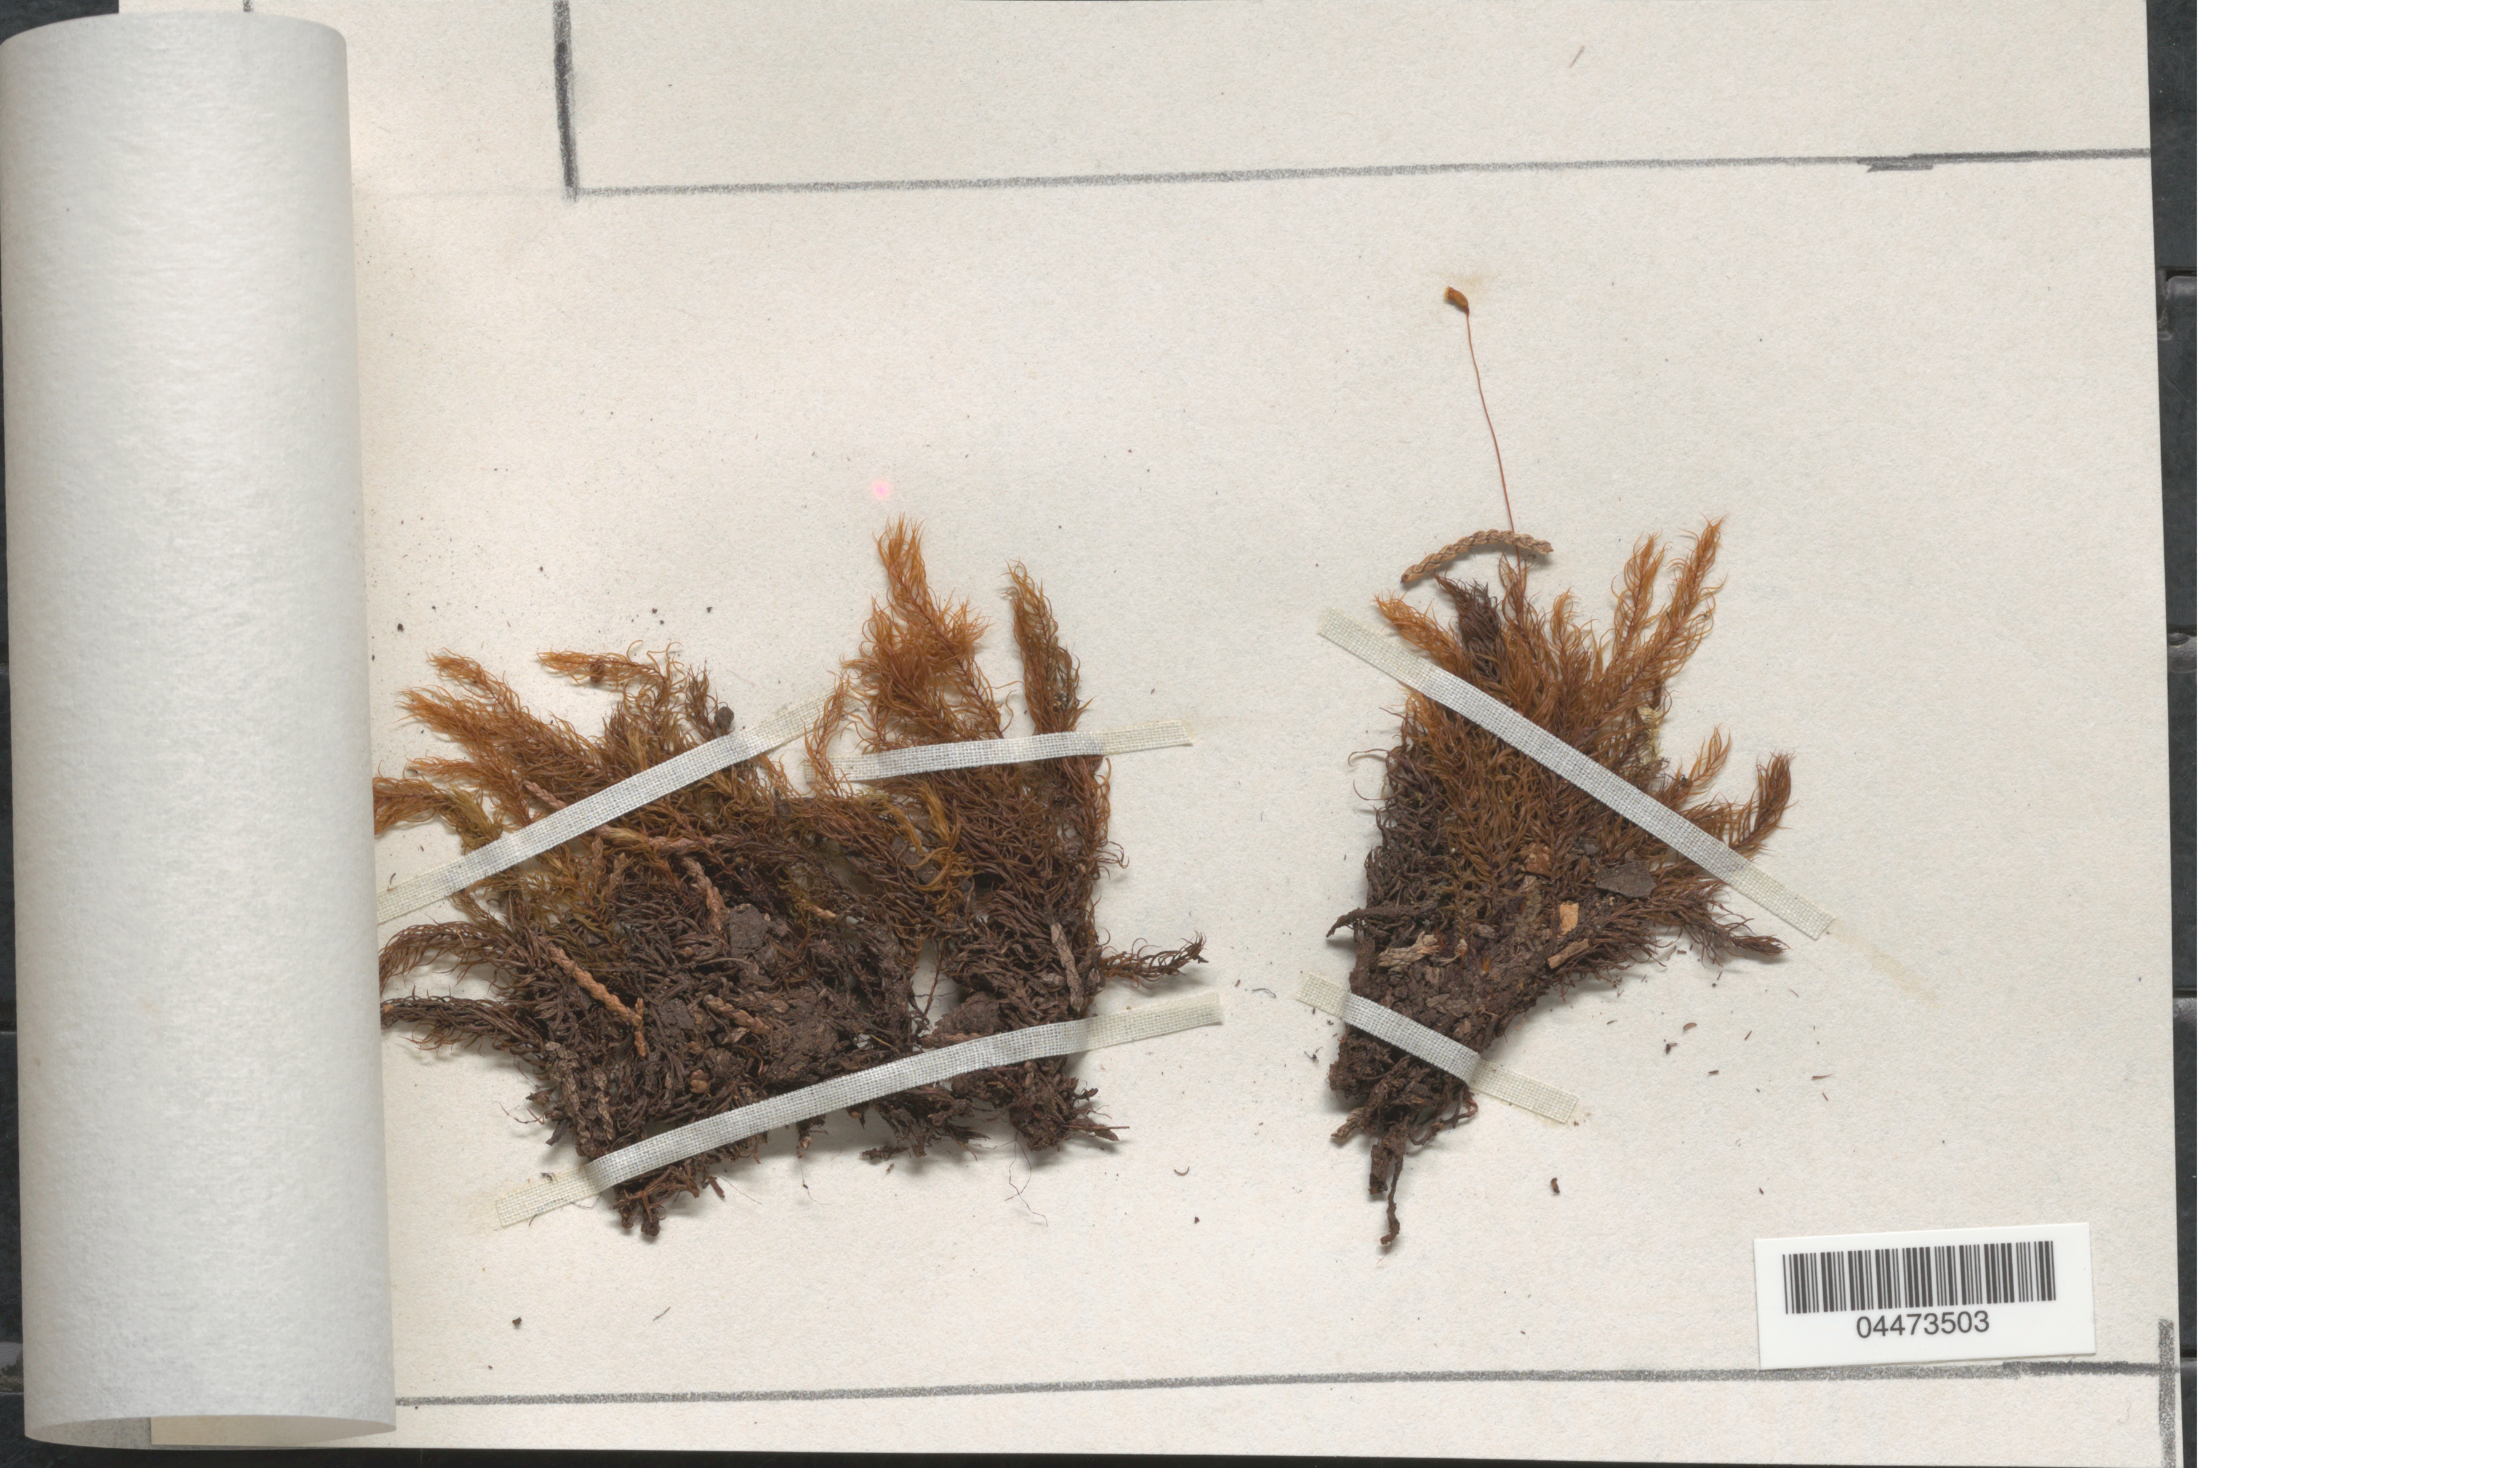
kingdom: Plantae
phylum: Bryophyta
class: Bryopsida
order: Rhizogoniales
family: Rhizogoniaceae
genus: Rhizogonium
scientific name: Rhizogonium spiniforme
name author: (Hedw.) Bruch